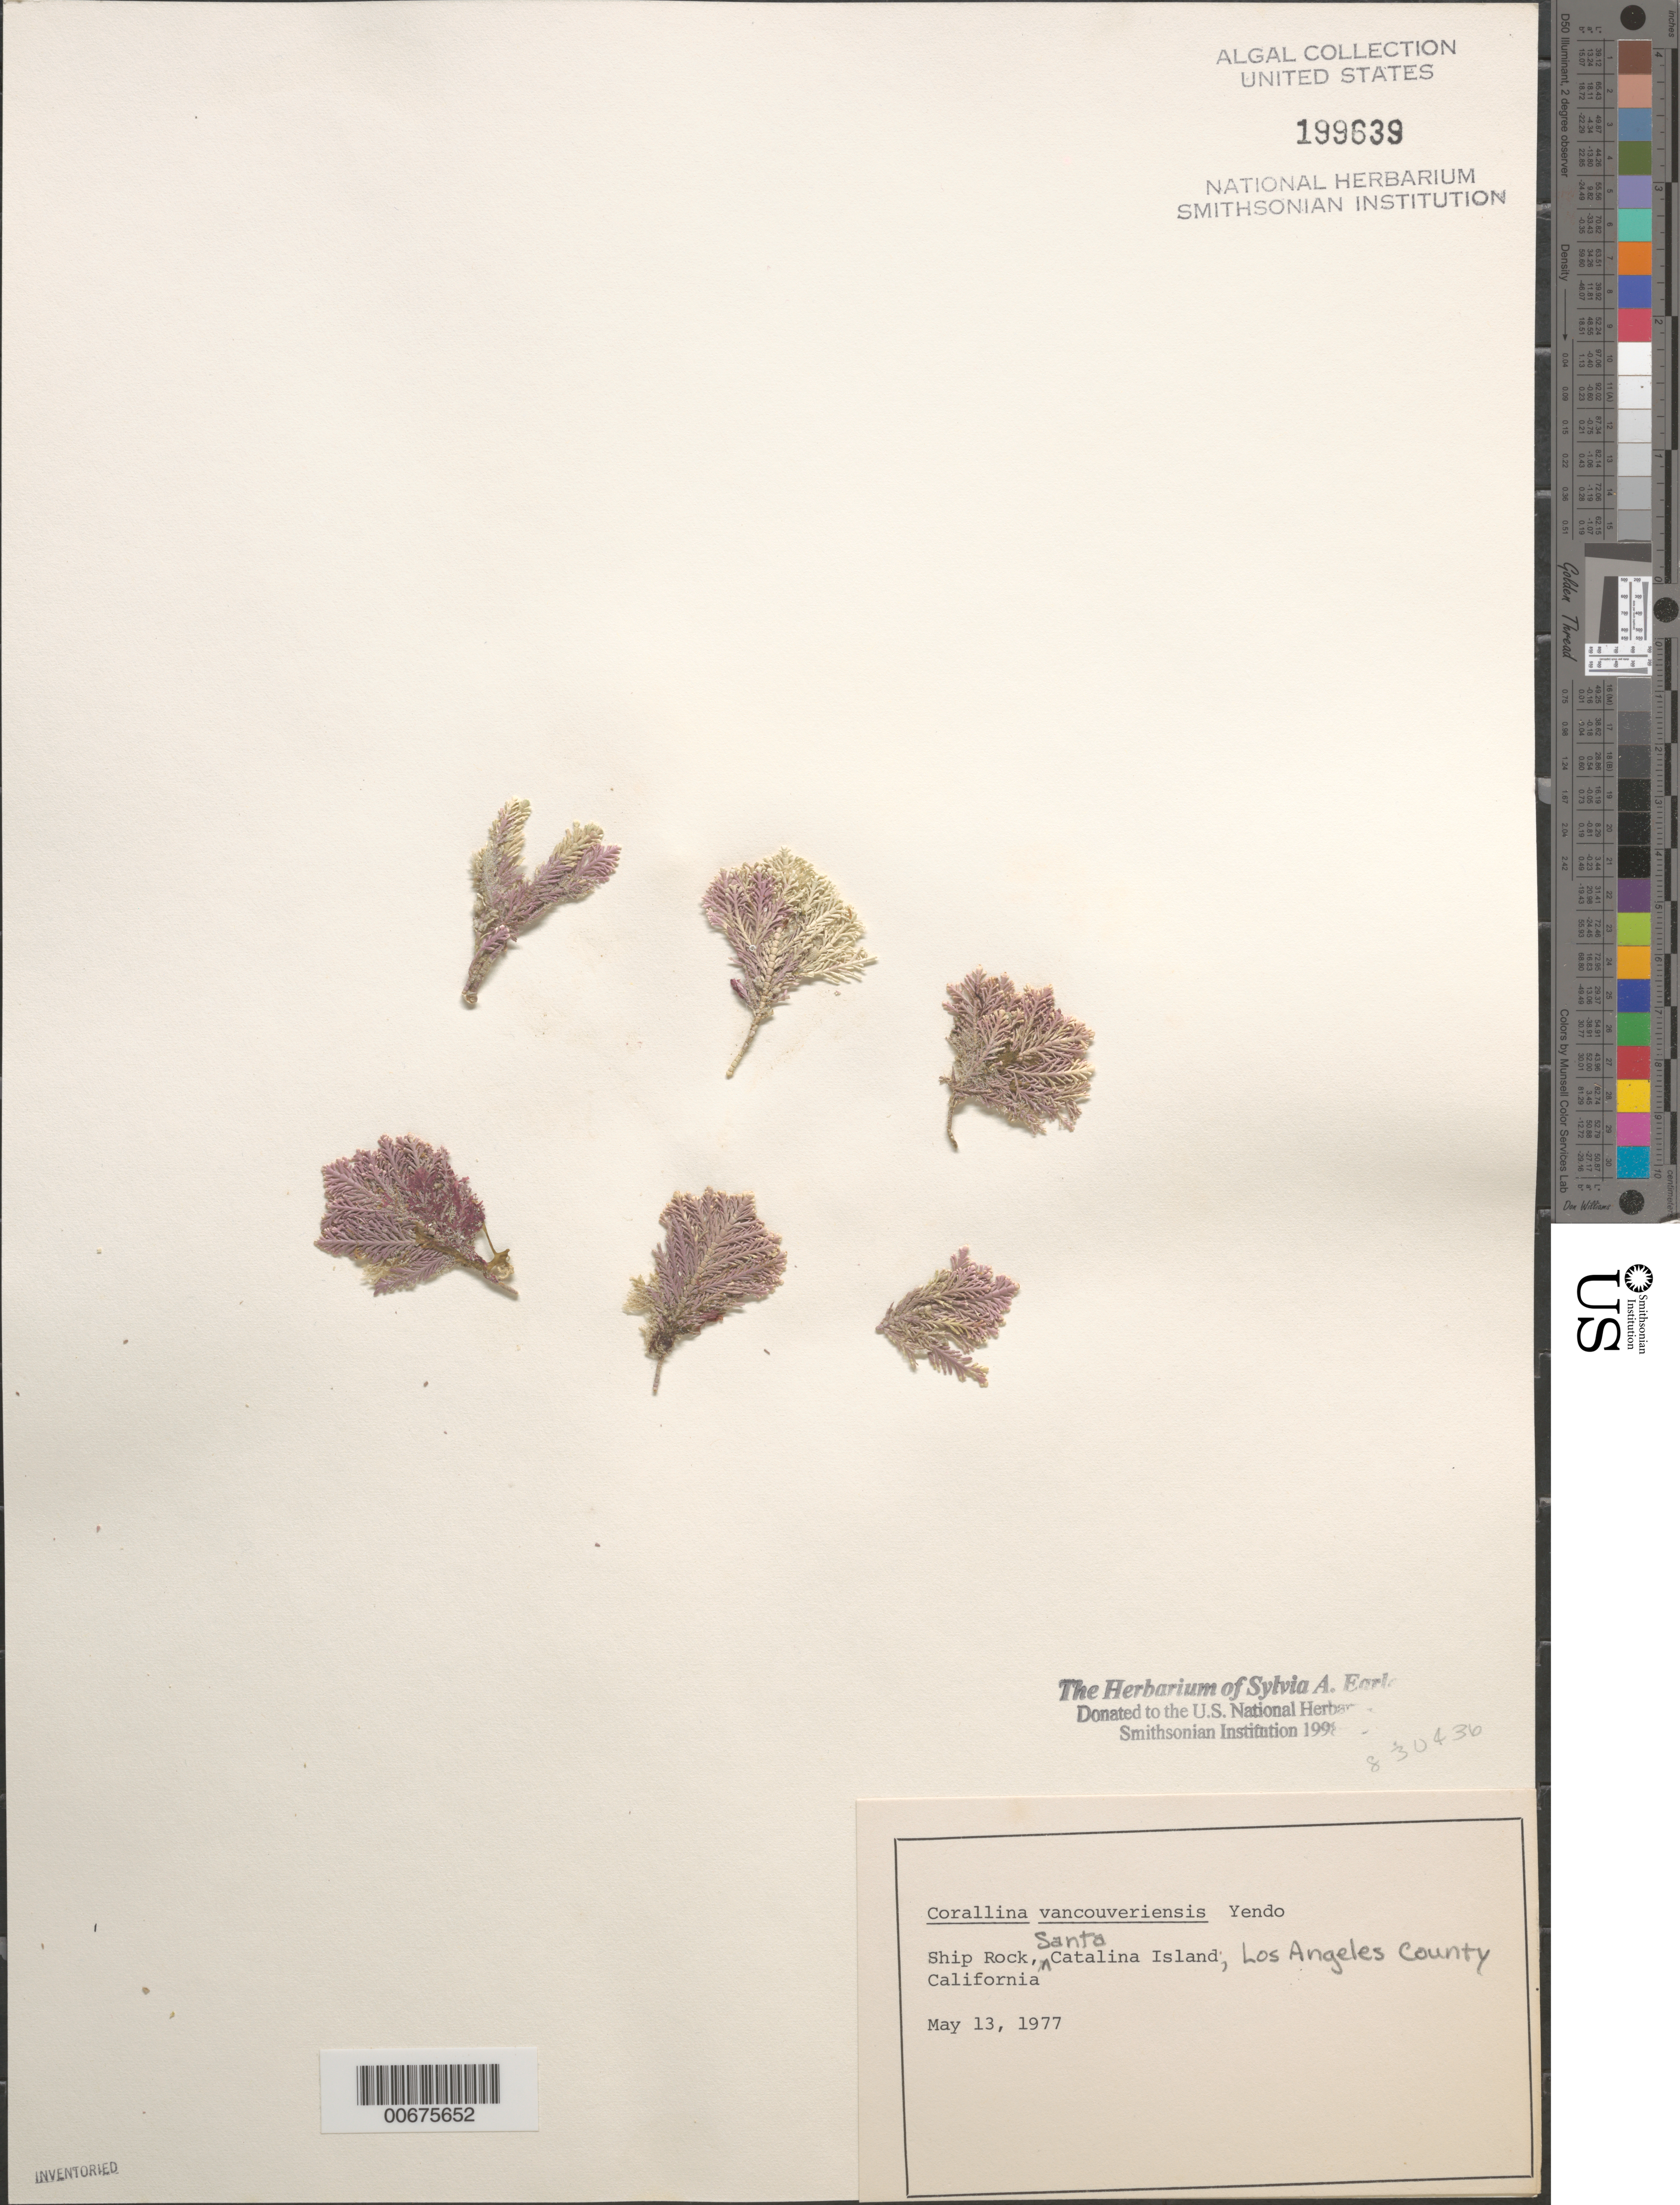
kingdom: Plantae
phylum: Rhodophyta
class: Florideophyceae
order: Corallinales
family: Corallinaceae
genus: Corallina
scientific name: Corallina vancouveriensis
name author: Yendo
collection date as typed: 13 May 1977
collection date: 1977-05-13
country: United States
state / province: California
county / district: Los Angeles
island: Santa Catalina Island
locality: Ship Rock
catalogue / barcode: US 199639